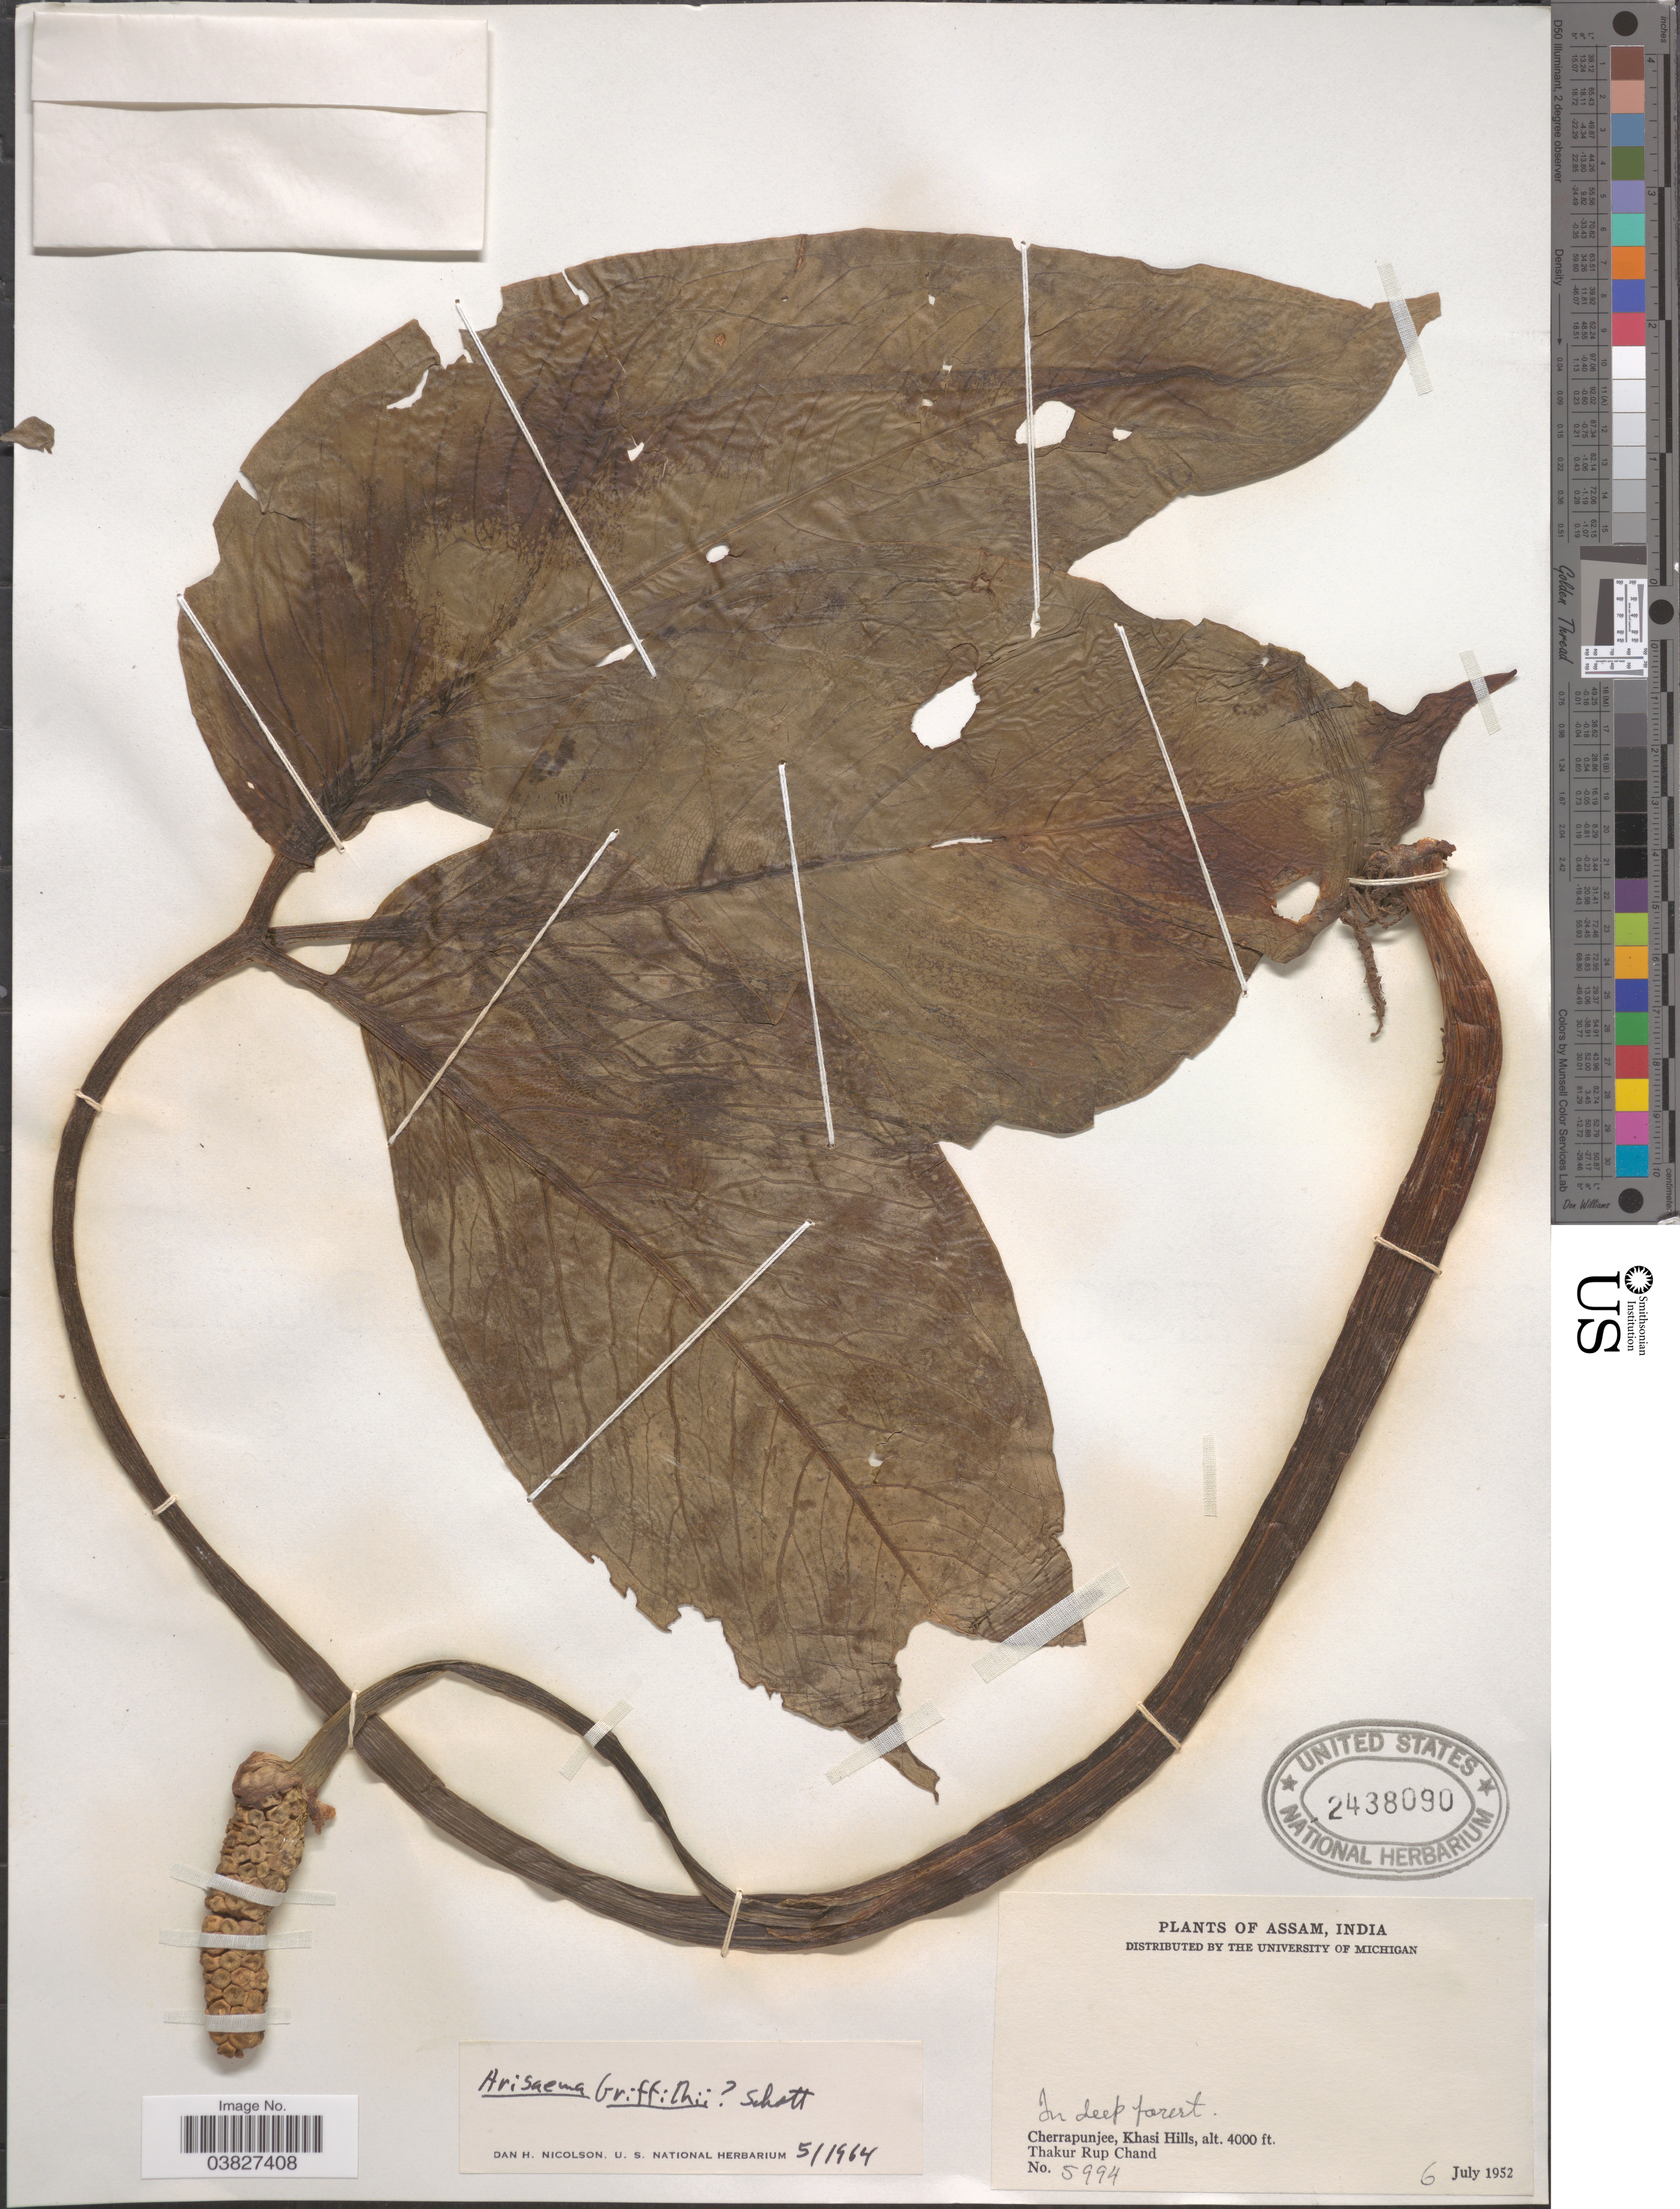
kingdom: Plantae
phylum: Tracheophyta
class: Liliopsida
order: Alismatales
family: Araceae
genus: Arisaema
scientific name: Arisaema intermedium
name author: Blume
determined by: Ma, Zheng Xu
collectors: T. R. Chand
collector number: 5994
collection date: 1952-07-06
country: India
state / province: Meghalaya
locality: Cherrapunjee, Khasi Hills.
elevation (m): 1219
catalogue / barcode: US 2438090